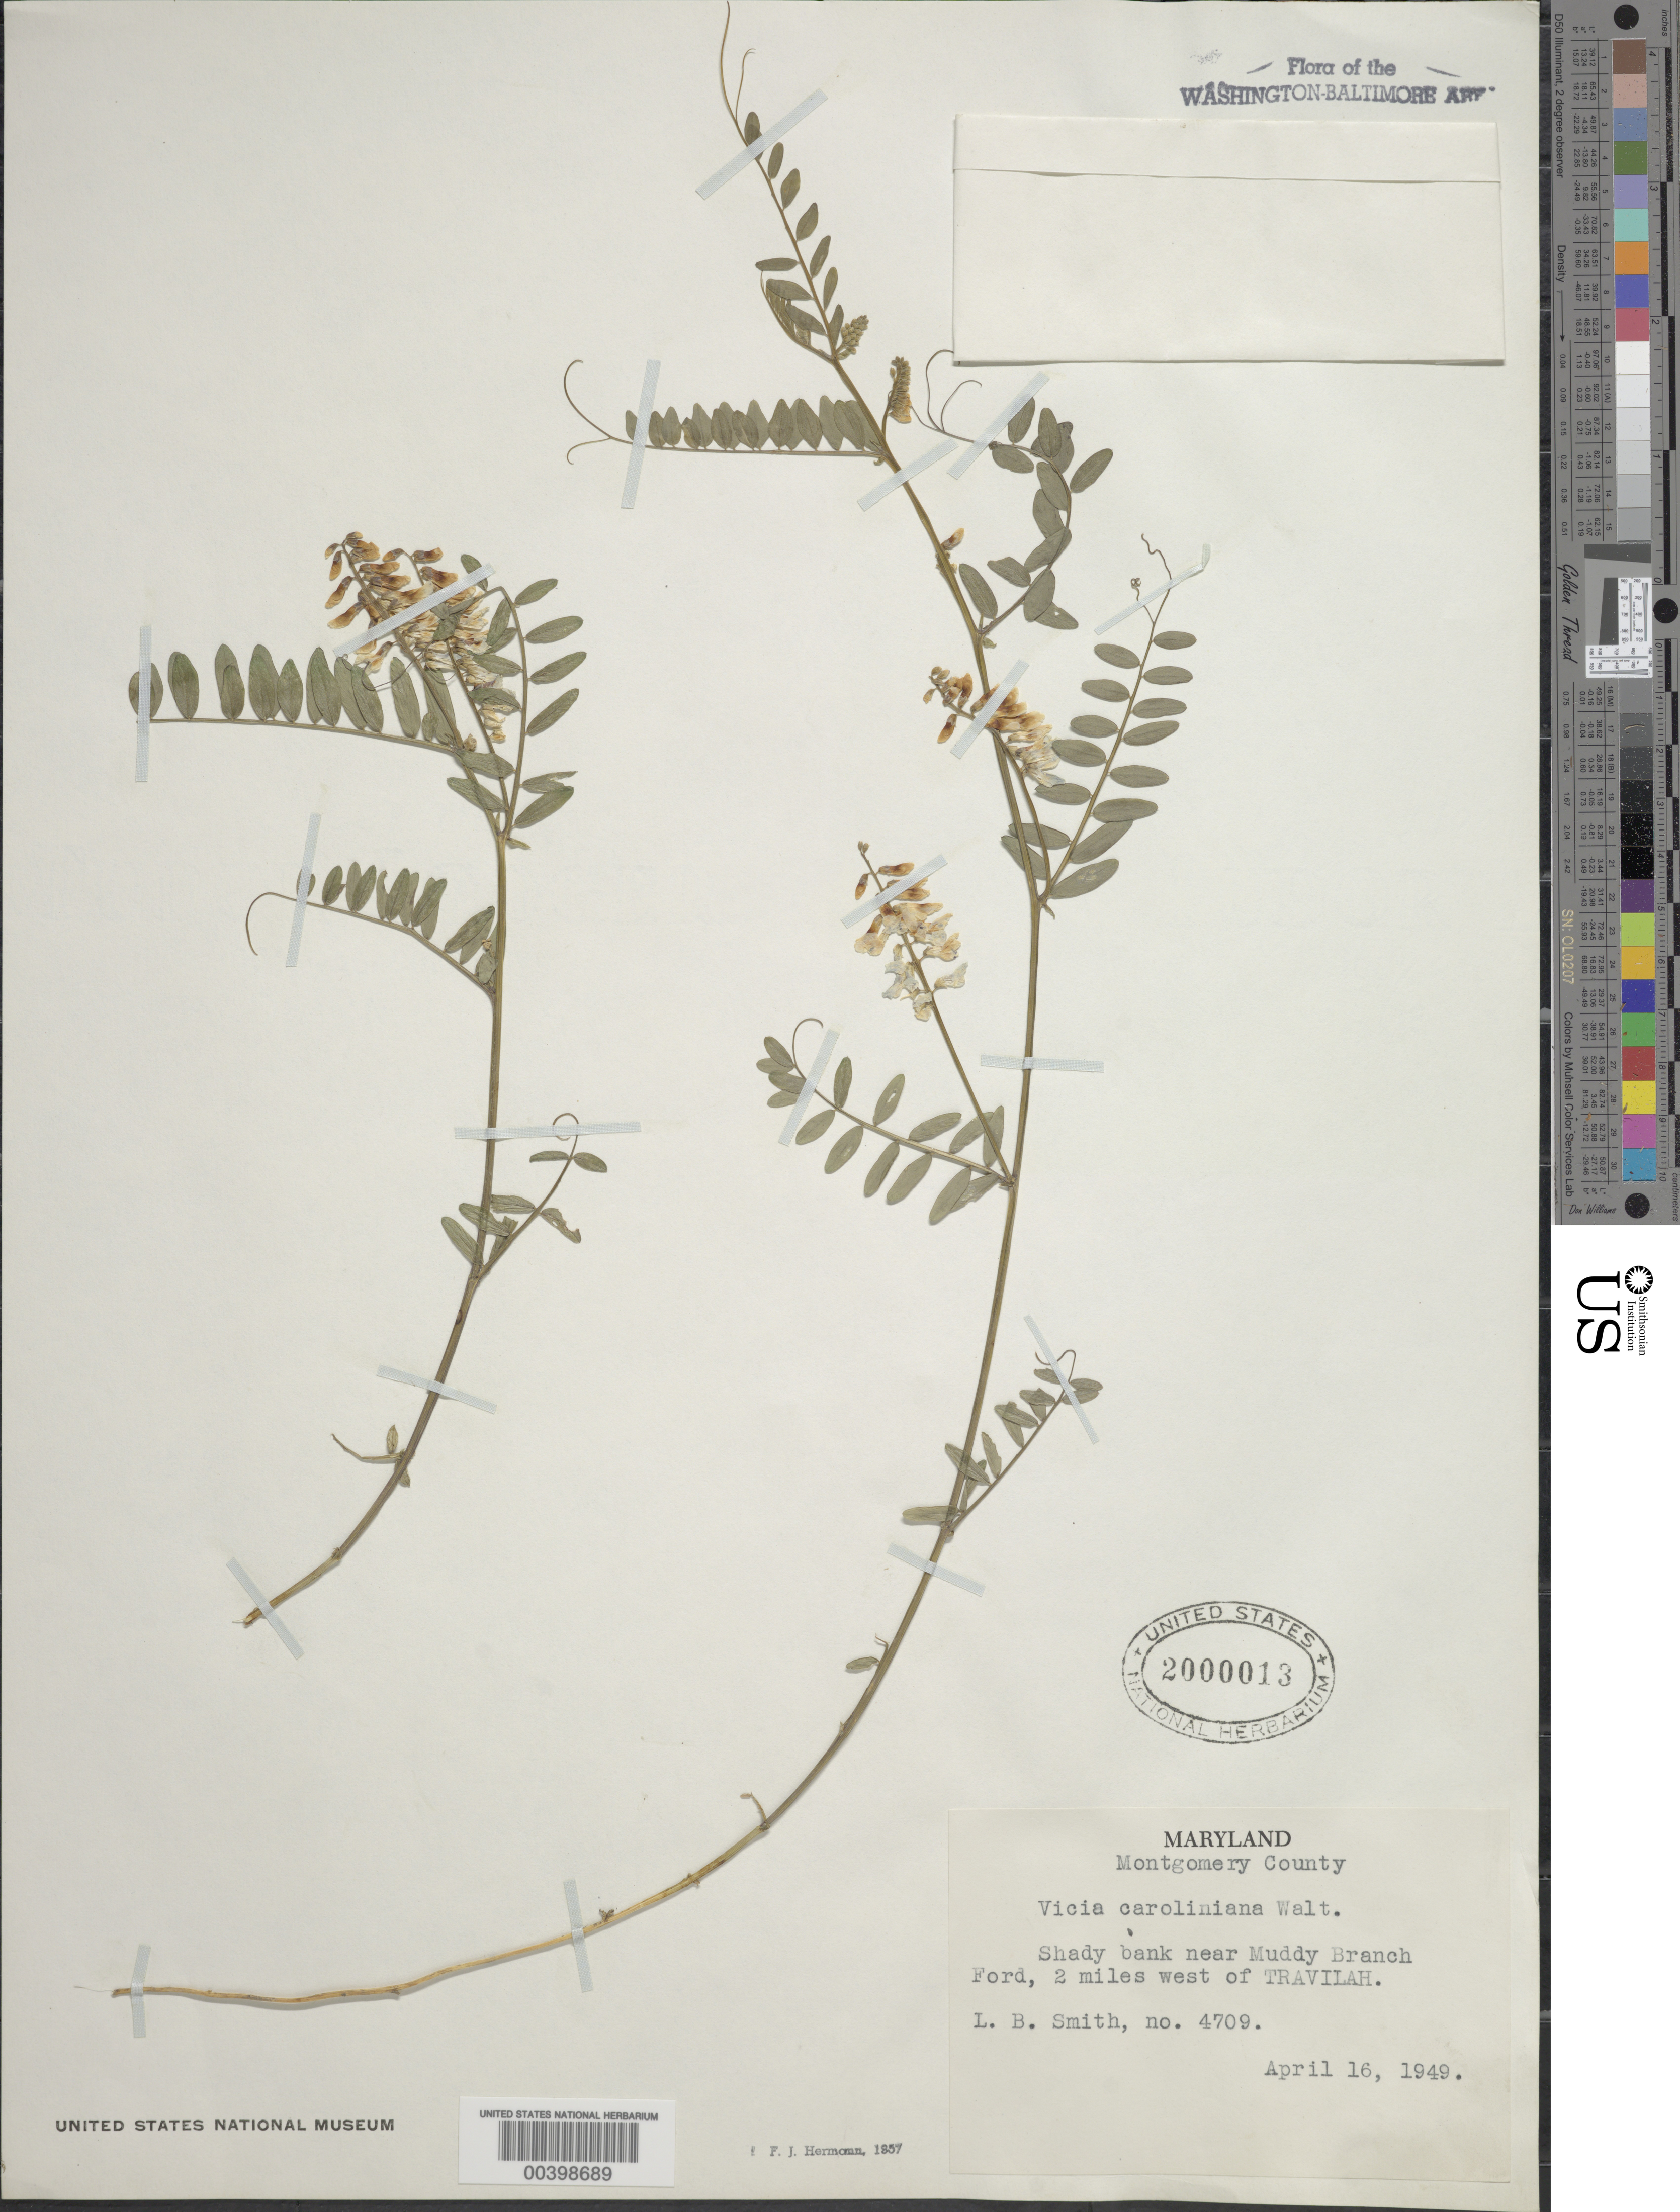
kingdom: Plantae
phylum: Tracheophyta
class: Magnoliopsida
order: Fabales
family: Fabaceae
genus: Vicia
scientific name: Vicia caroliniana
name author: Walter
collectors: L. Smith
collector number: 4709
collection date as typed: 16 Apr 1949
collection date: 1949-04-16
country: United States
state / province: Maryland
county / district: Montgomery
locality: Muddy Branch Ford, west of Travilah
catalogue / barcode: US 2000013